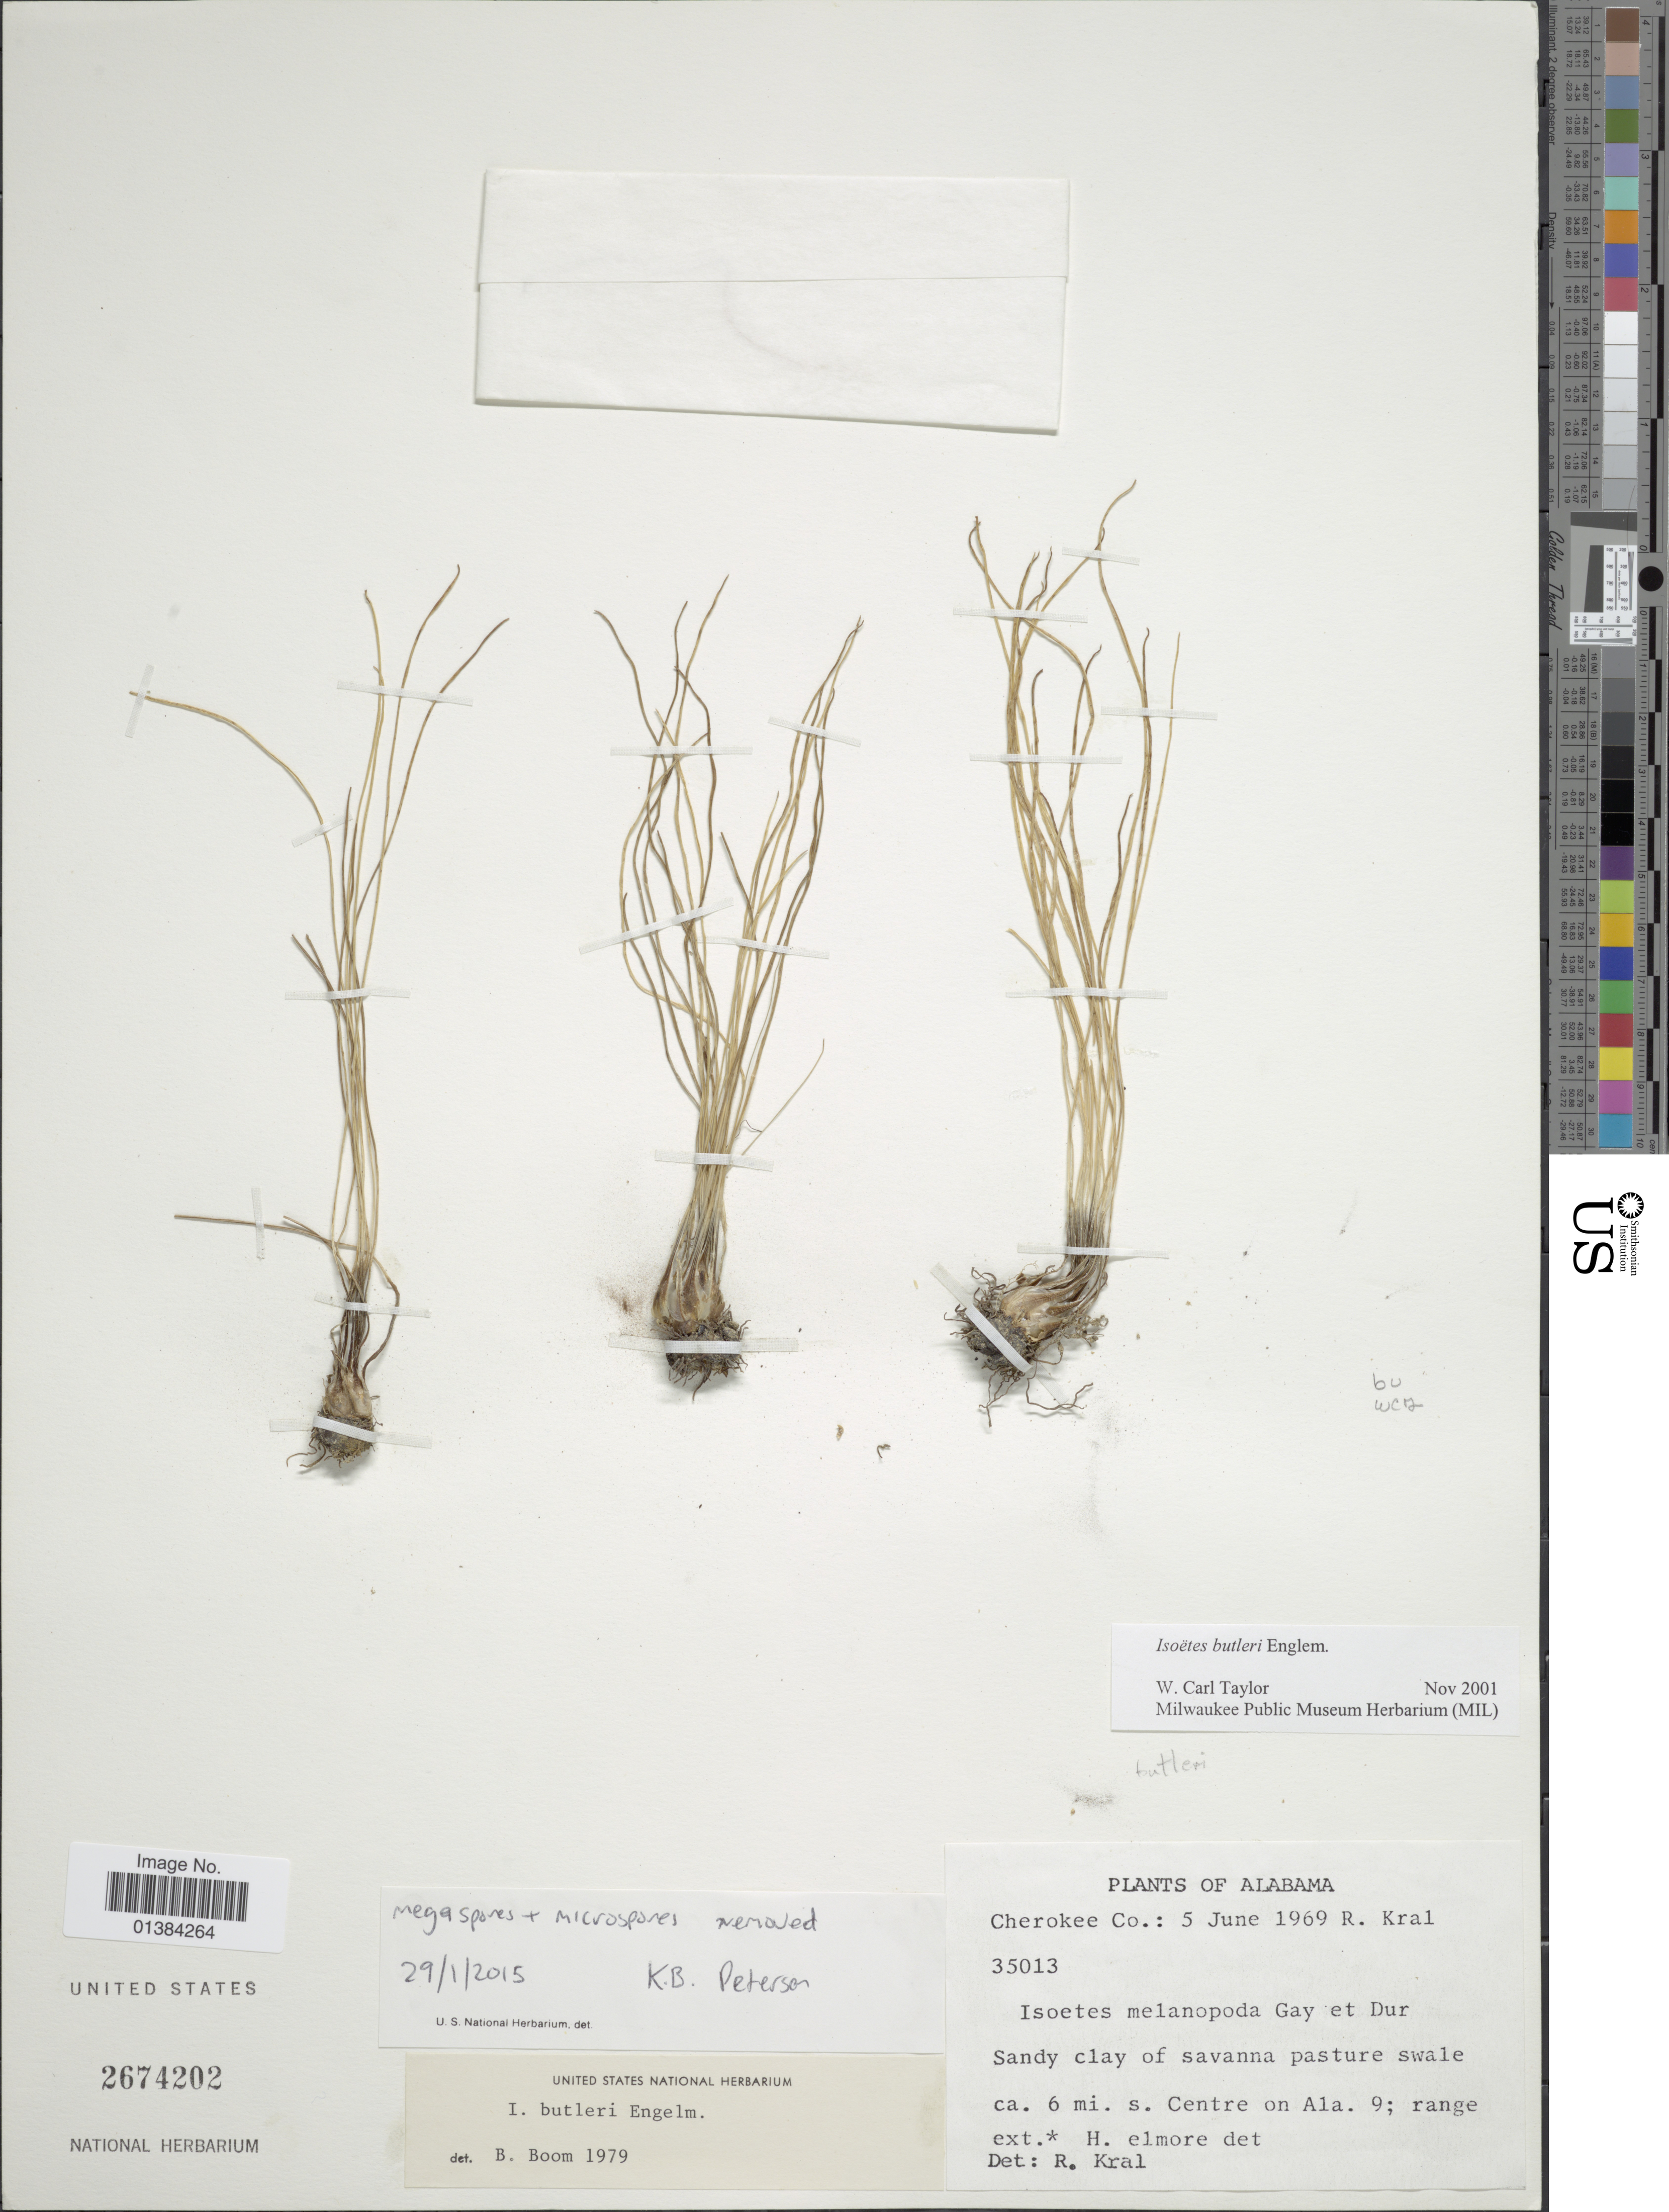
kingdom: Plantae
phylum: Tracheophyta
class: Lycopodiopsida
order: Isoetales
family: Isoetaceae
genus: Isoetes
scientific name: Isoetes butleri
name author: Engelm.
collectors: R. Kral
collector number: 35013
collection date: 1969-06-05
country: United States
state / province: Alabama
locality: Cherokee Co.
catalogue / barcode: US 2674202